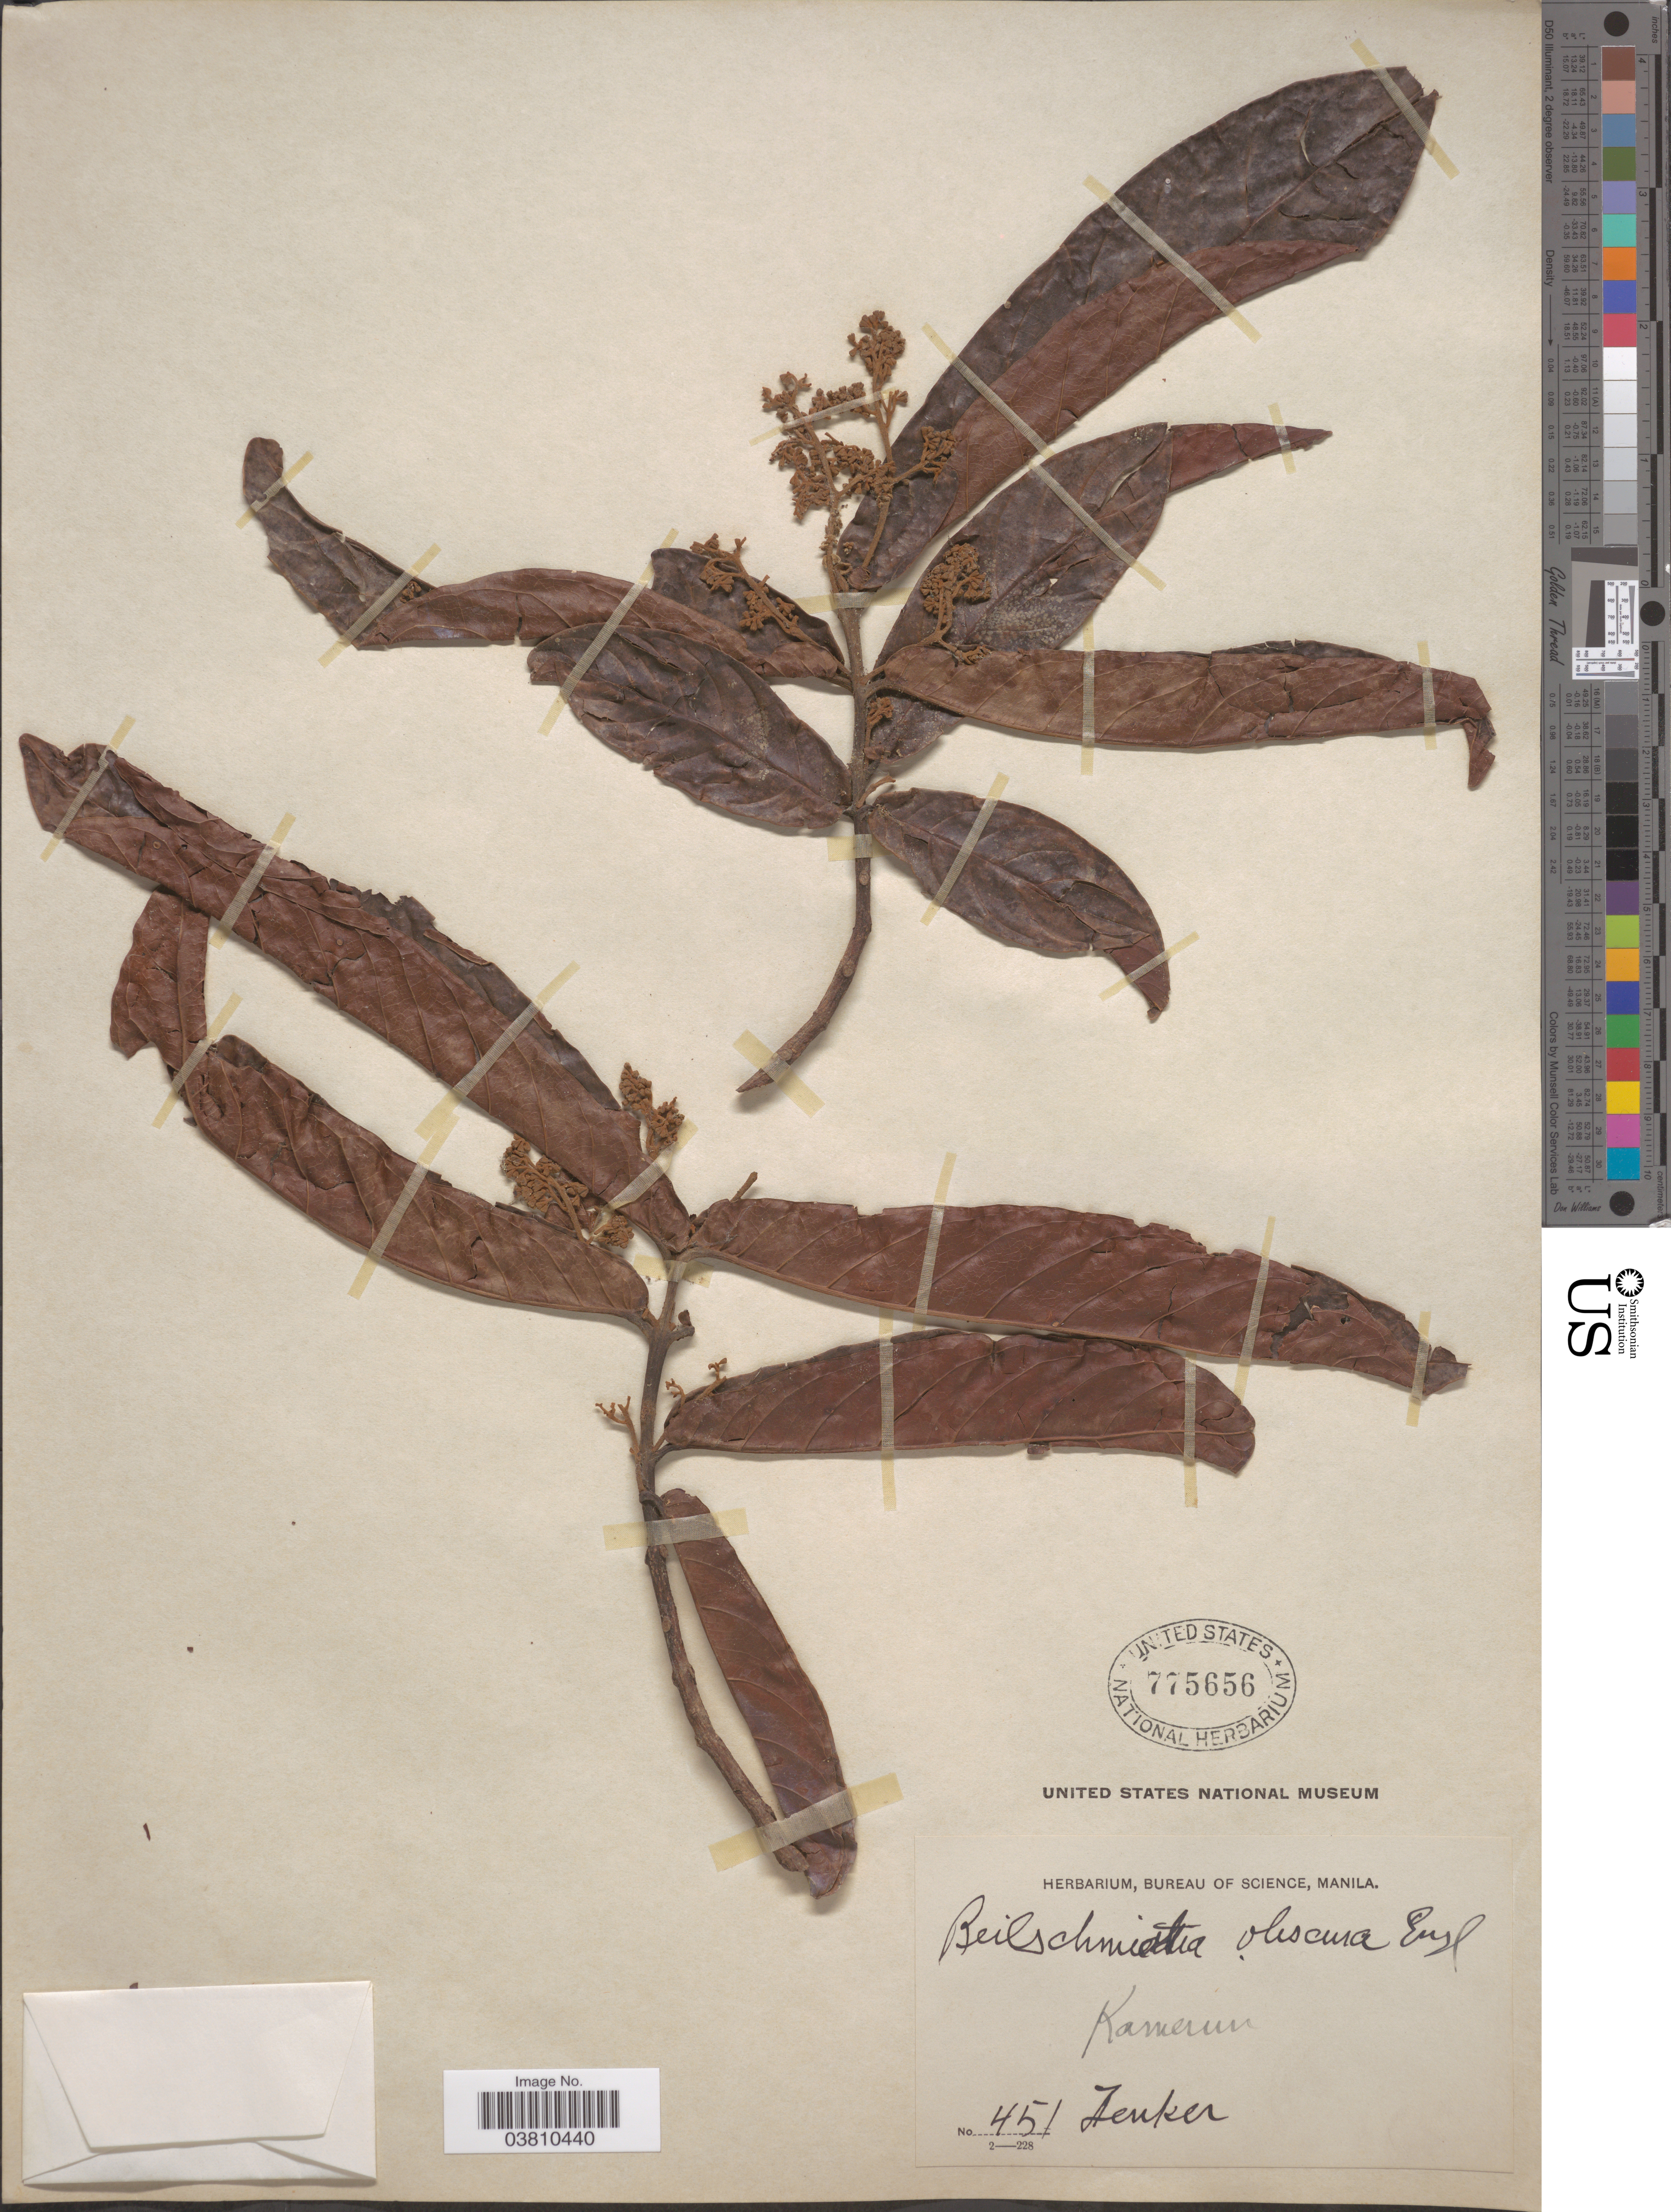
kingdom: Plantae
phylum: Tracheophyta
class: Magnoliopsida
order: Laurales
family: Lauraceae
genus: Beilschmiedia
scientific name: Beilschmiedia obscura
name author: (Stapf) A. Chev.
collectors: Zenker, --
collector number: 451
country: Cameroon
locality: Kamerun.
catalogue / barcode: US 775656